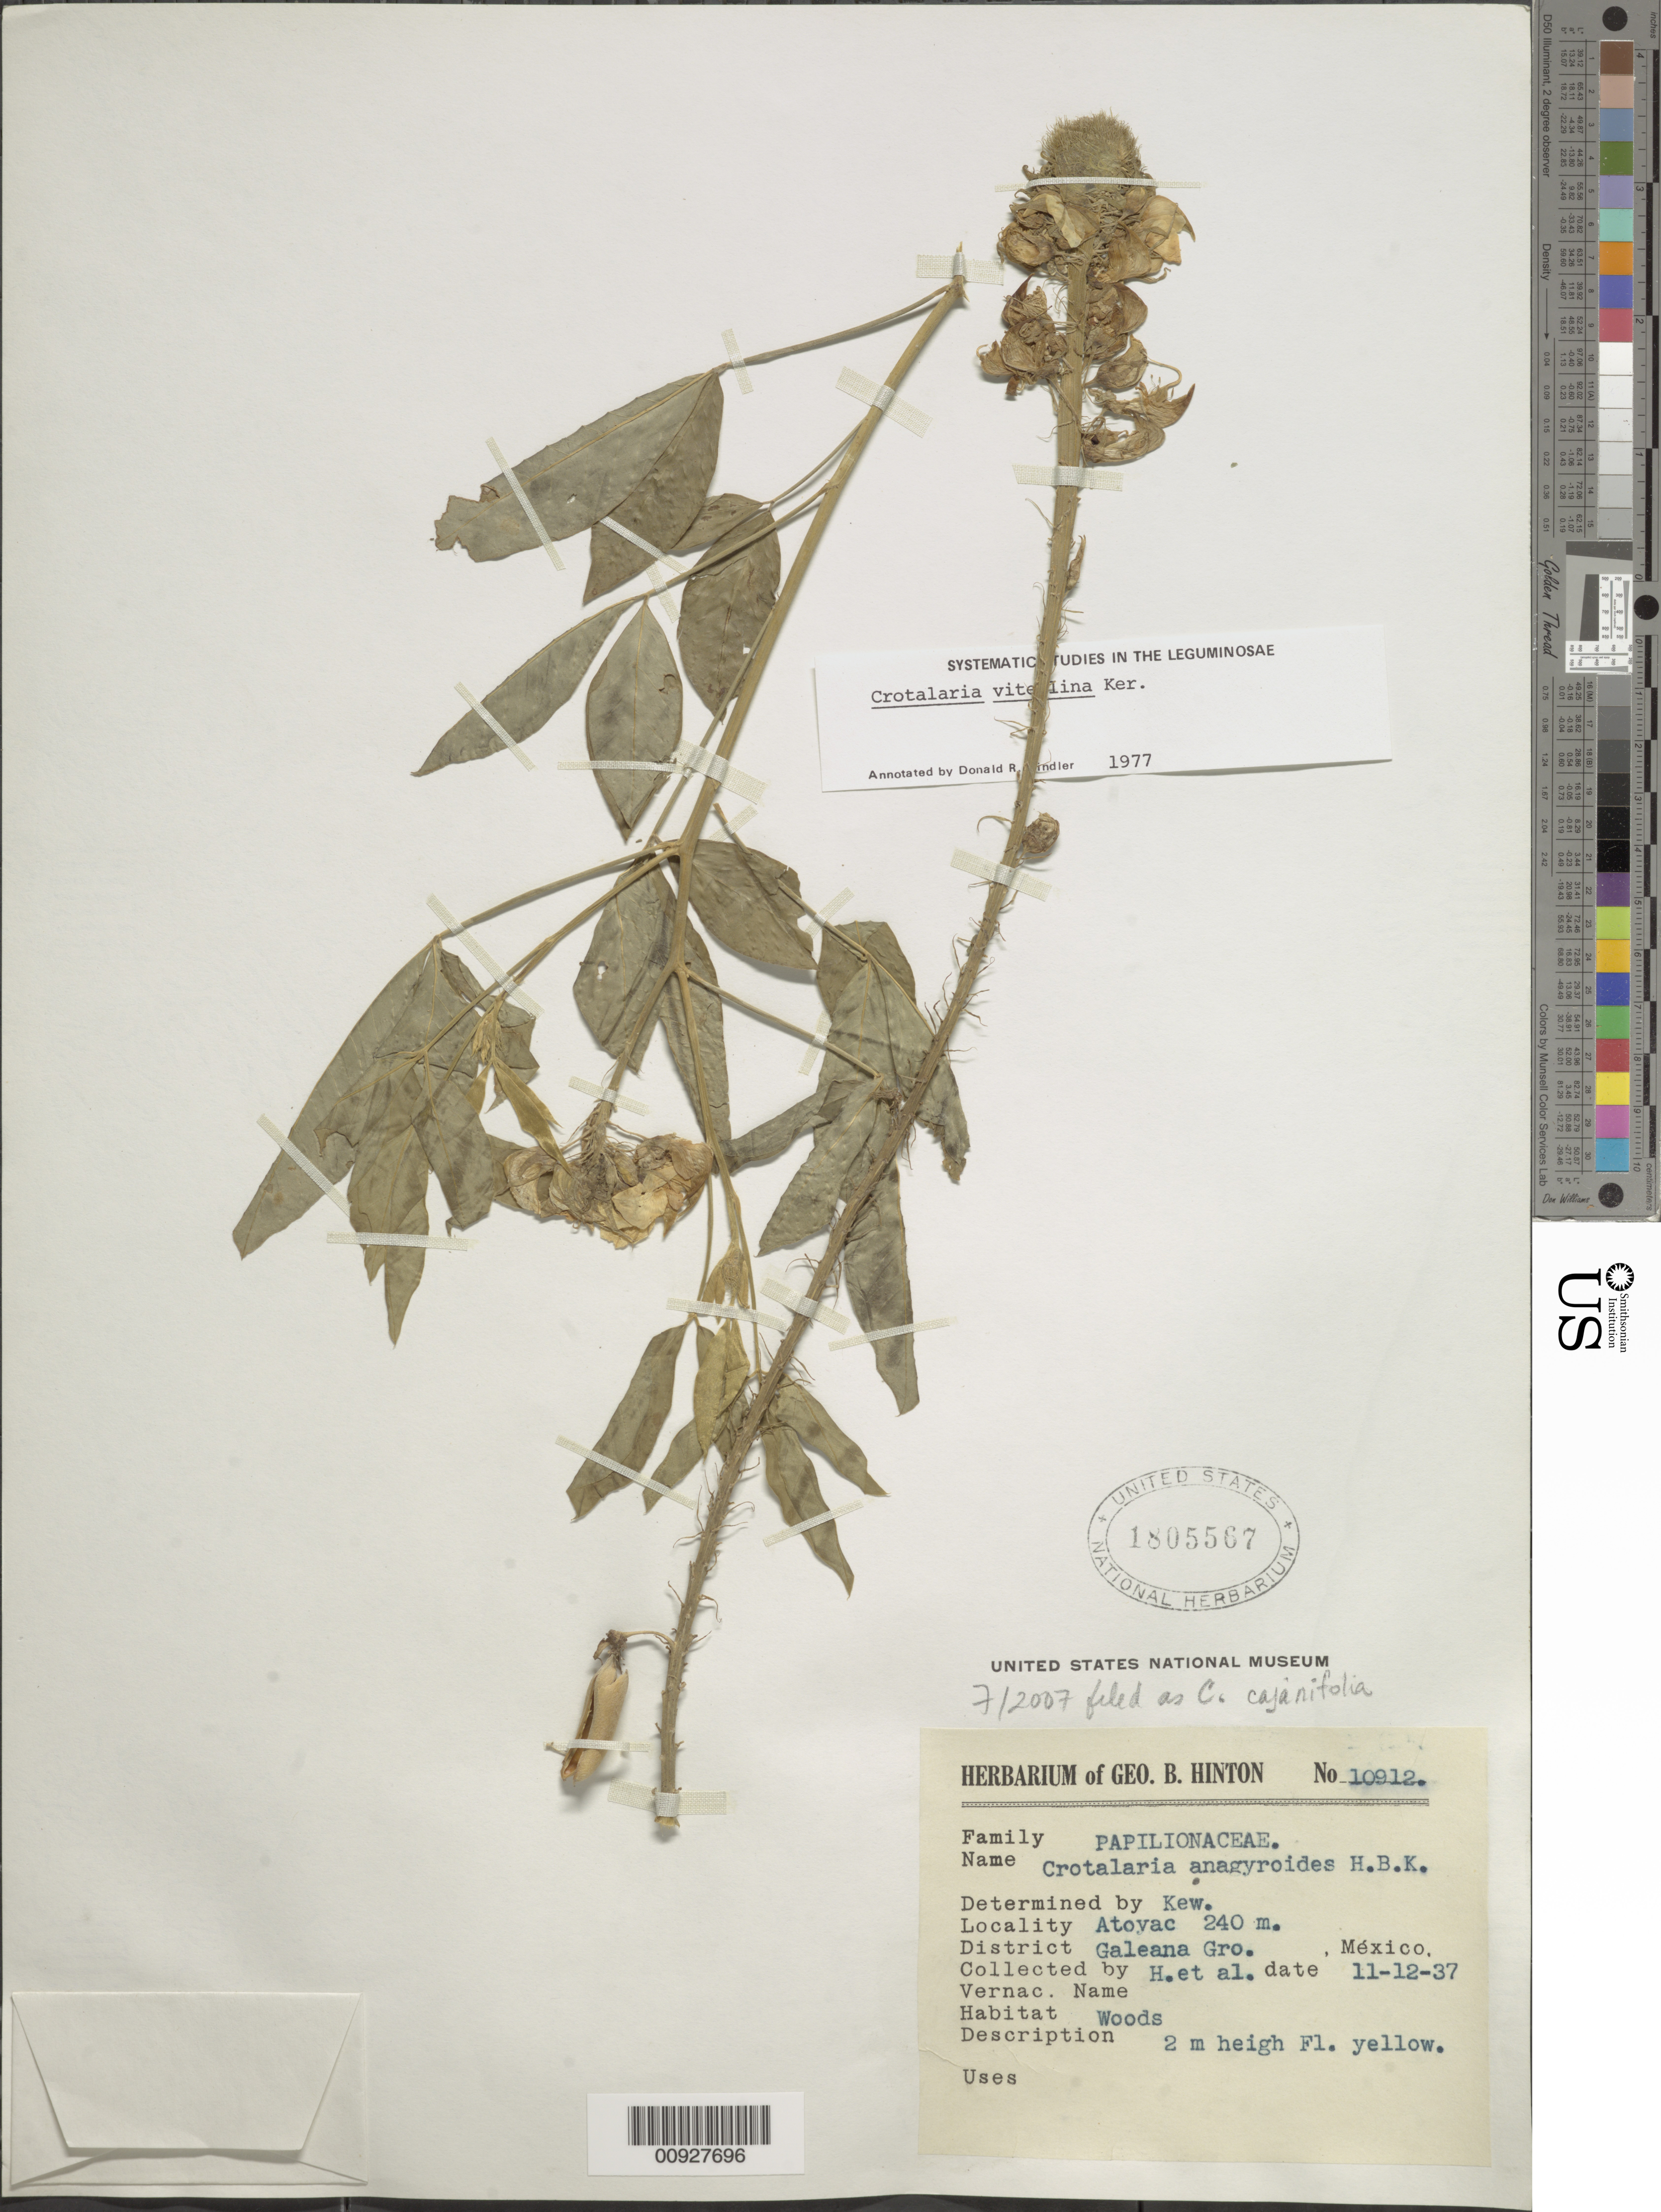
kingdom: Plantae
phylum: Tracheophyta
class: Magnoliopsida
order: Fabales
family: Fabaceae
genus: Crotalaria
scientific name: Crotalaria cajanifolia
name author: Kunth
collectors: G. B. Hinton & et al.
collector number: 10912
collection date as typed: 12 Nov 1937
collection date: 1937-11-12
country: Mexico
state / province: Guerrero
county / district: Galeana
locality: Atoyac, District Galeana, Guerrero.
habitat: Woods.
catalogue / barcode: US 1805567